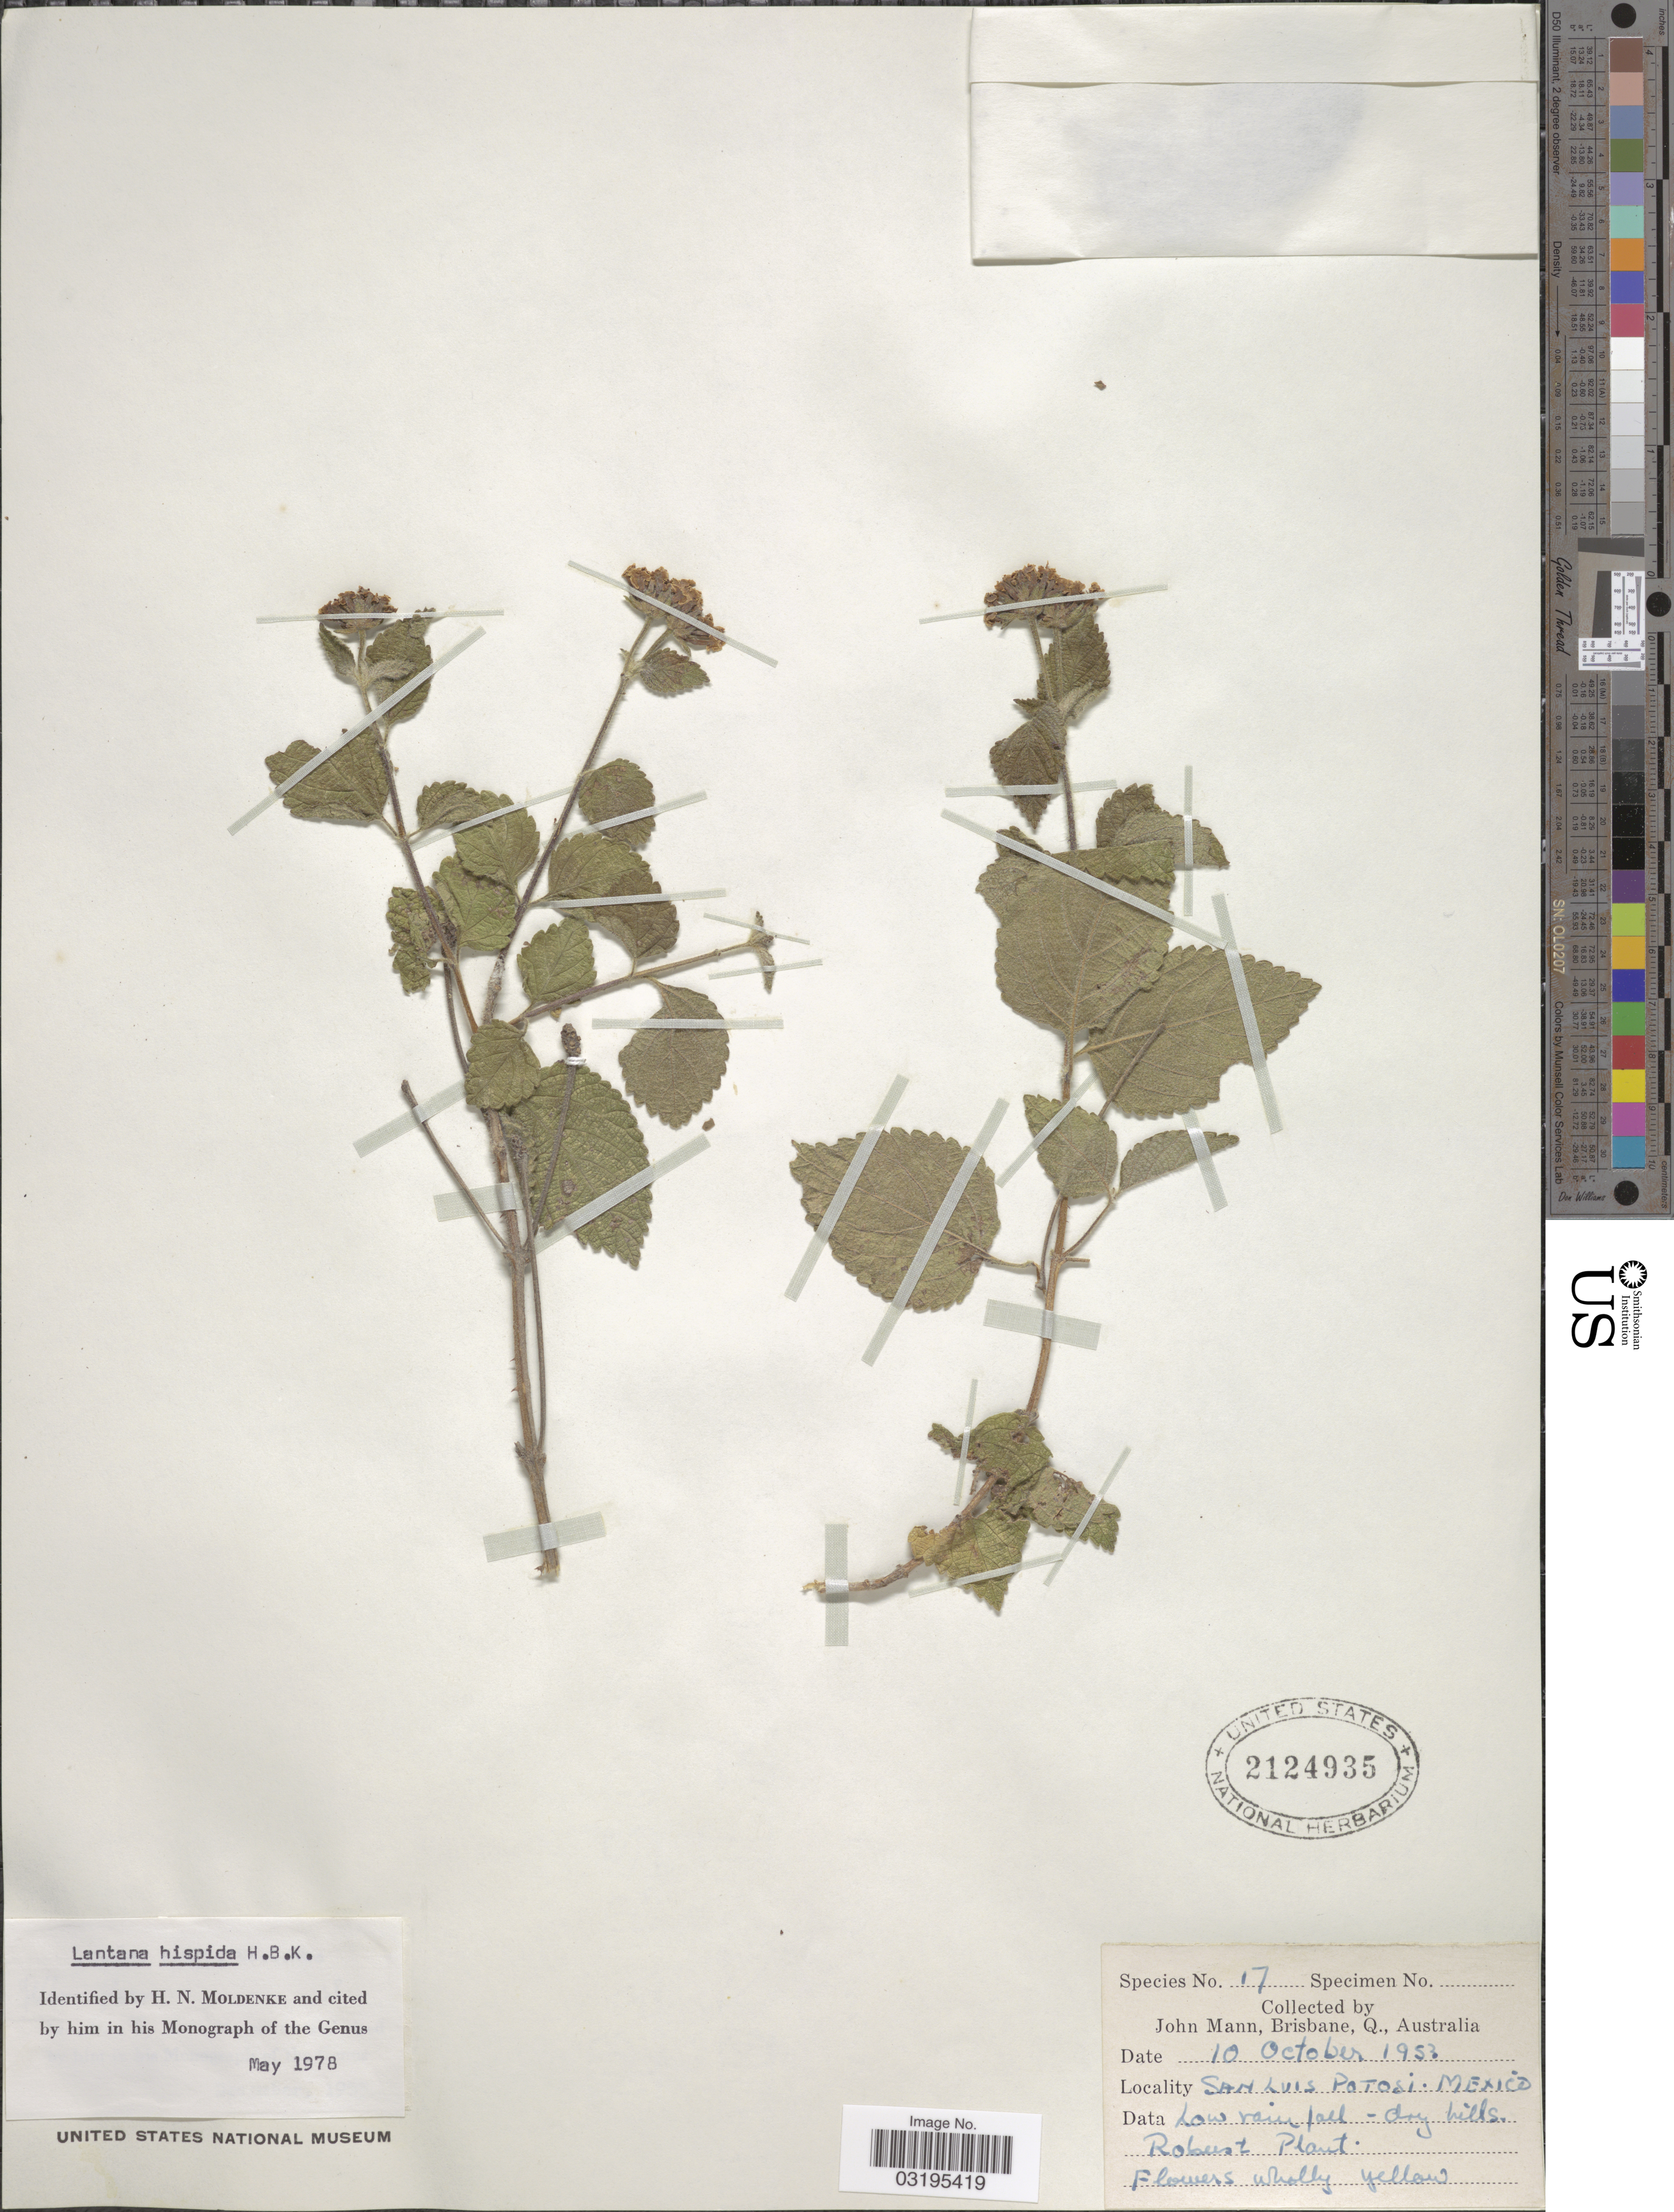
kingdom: Plantae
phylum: Tracheophyta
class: Magnoliopsida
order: Lamiales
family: Verbenaceae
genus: Lantana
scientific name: Lantana hispida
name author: Kunth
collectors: J. Mann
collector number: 17?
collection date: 1953-10-10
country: Mexico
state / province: San Luis Potosí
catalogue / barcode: US 2124935